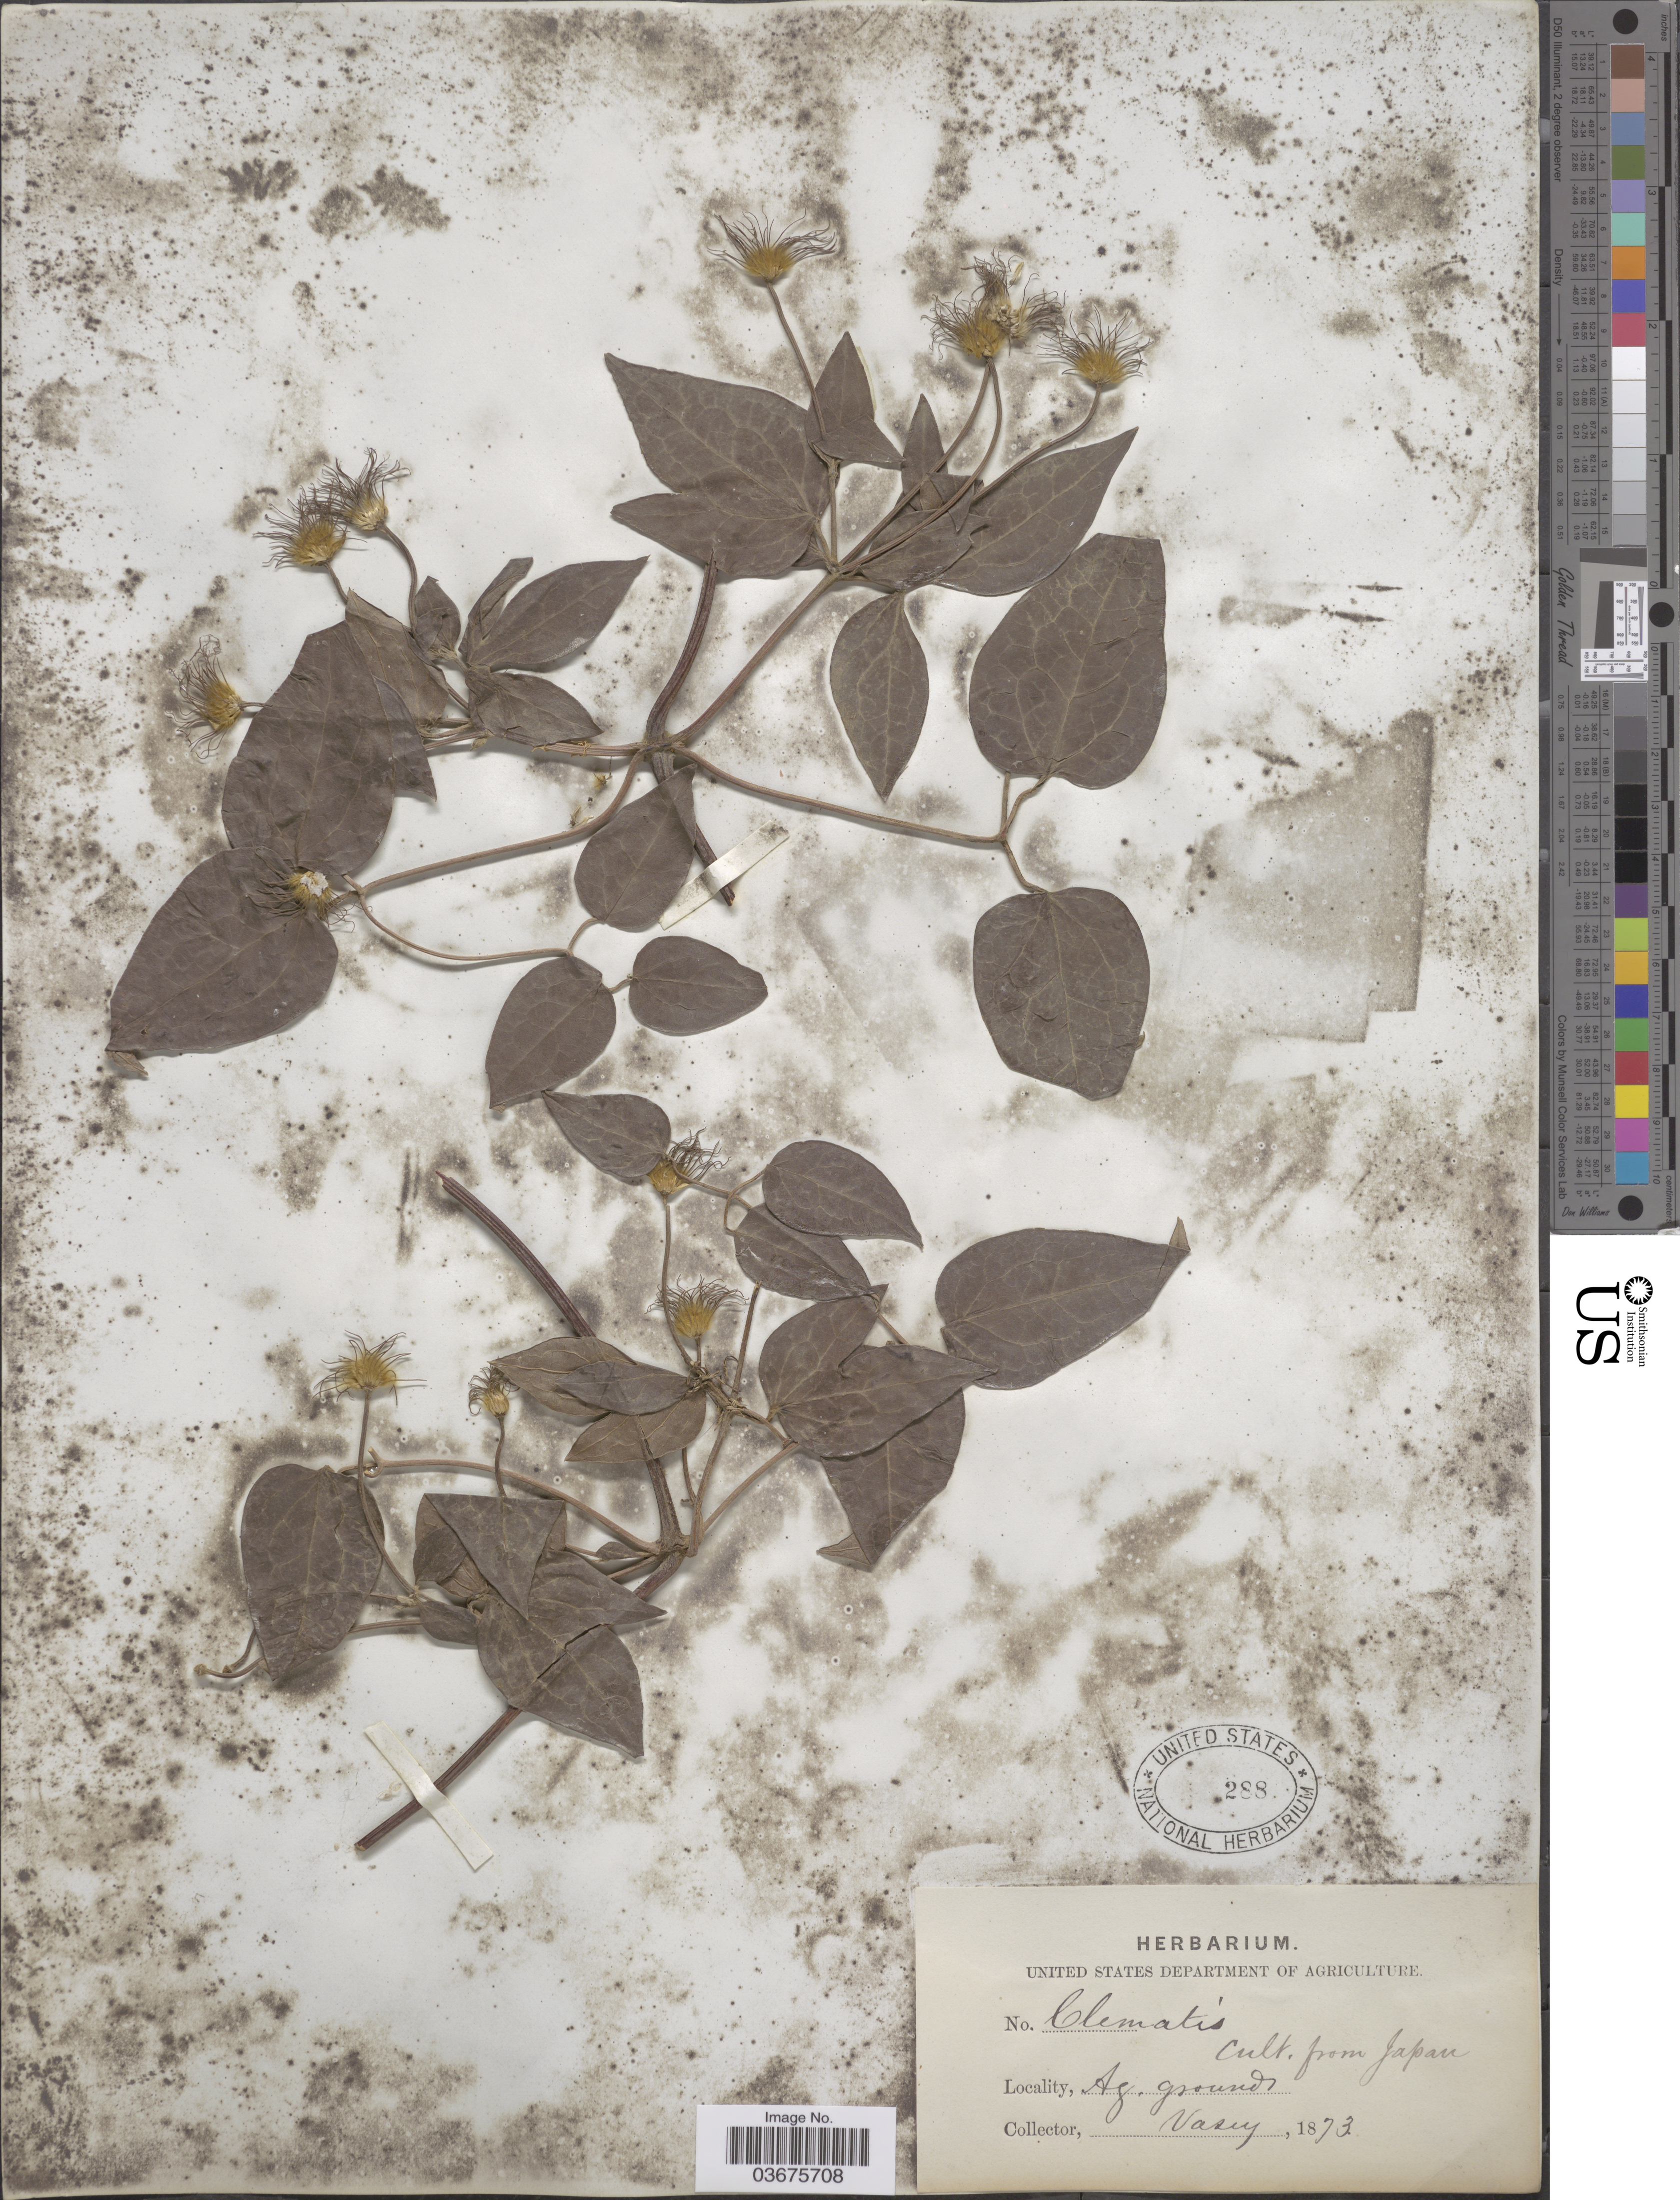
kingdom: Plantae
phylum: Tracheophyta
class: Magnoliopsida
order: Ranunculales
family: Ranunculaceae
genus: Clematis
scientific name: Clematis sp.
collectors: Vasey, --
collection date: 1873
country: Japan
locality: Japan. Ag. grounds.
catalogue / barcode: US 288